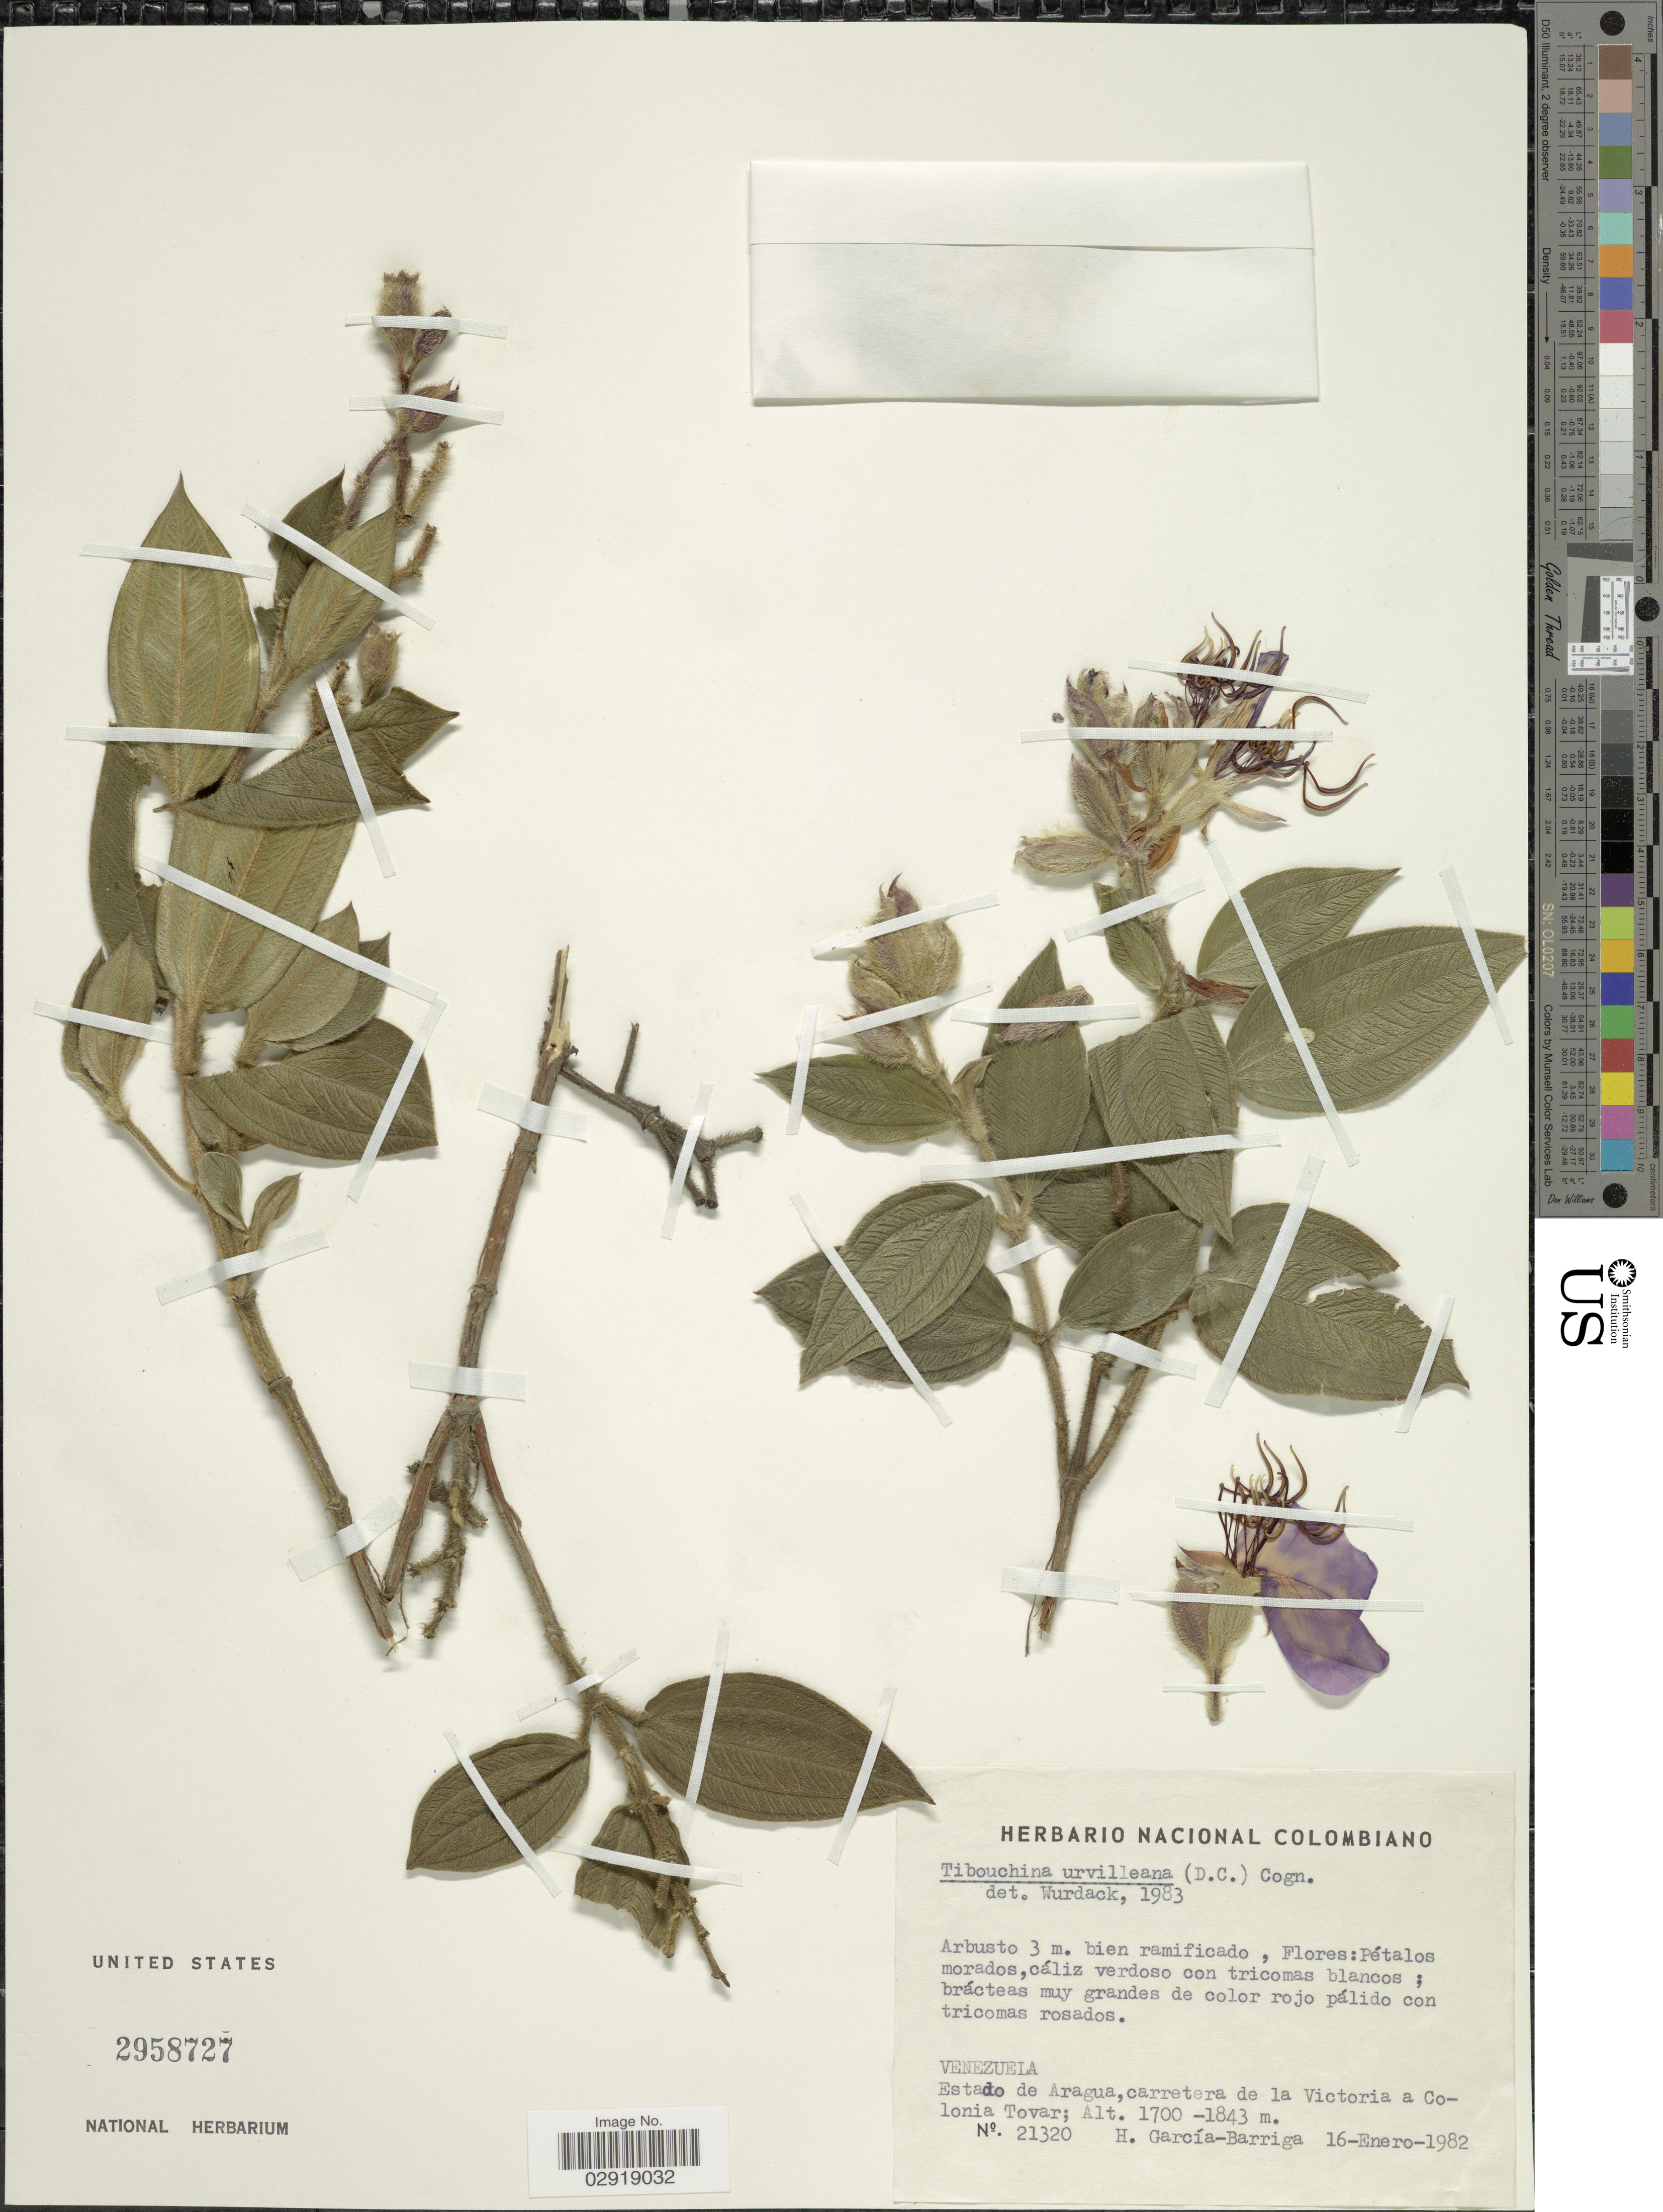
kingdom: Plantae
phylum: Tracheophyta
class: Magnoliopsida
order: Myrtales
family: Melastomataceae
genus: Pleroma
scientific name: Pleroma urvilleanum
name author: (DC.) P.J.F. Guim. & Michelang.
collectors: H. García Barriga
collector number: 21320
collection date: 1982-01-16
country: Venezuela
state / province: Aragua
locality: Estado de Aragua, carretera de la Victoria a Colonia Tovar.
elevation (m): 1700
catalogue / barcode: US 2958727